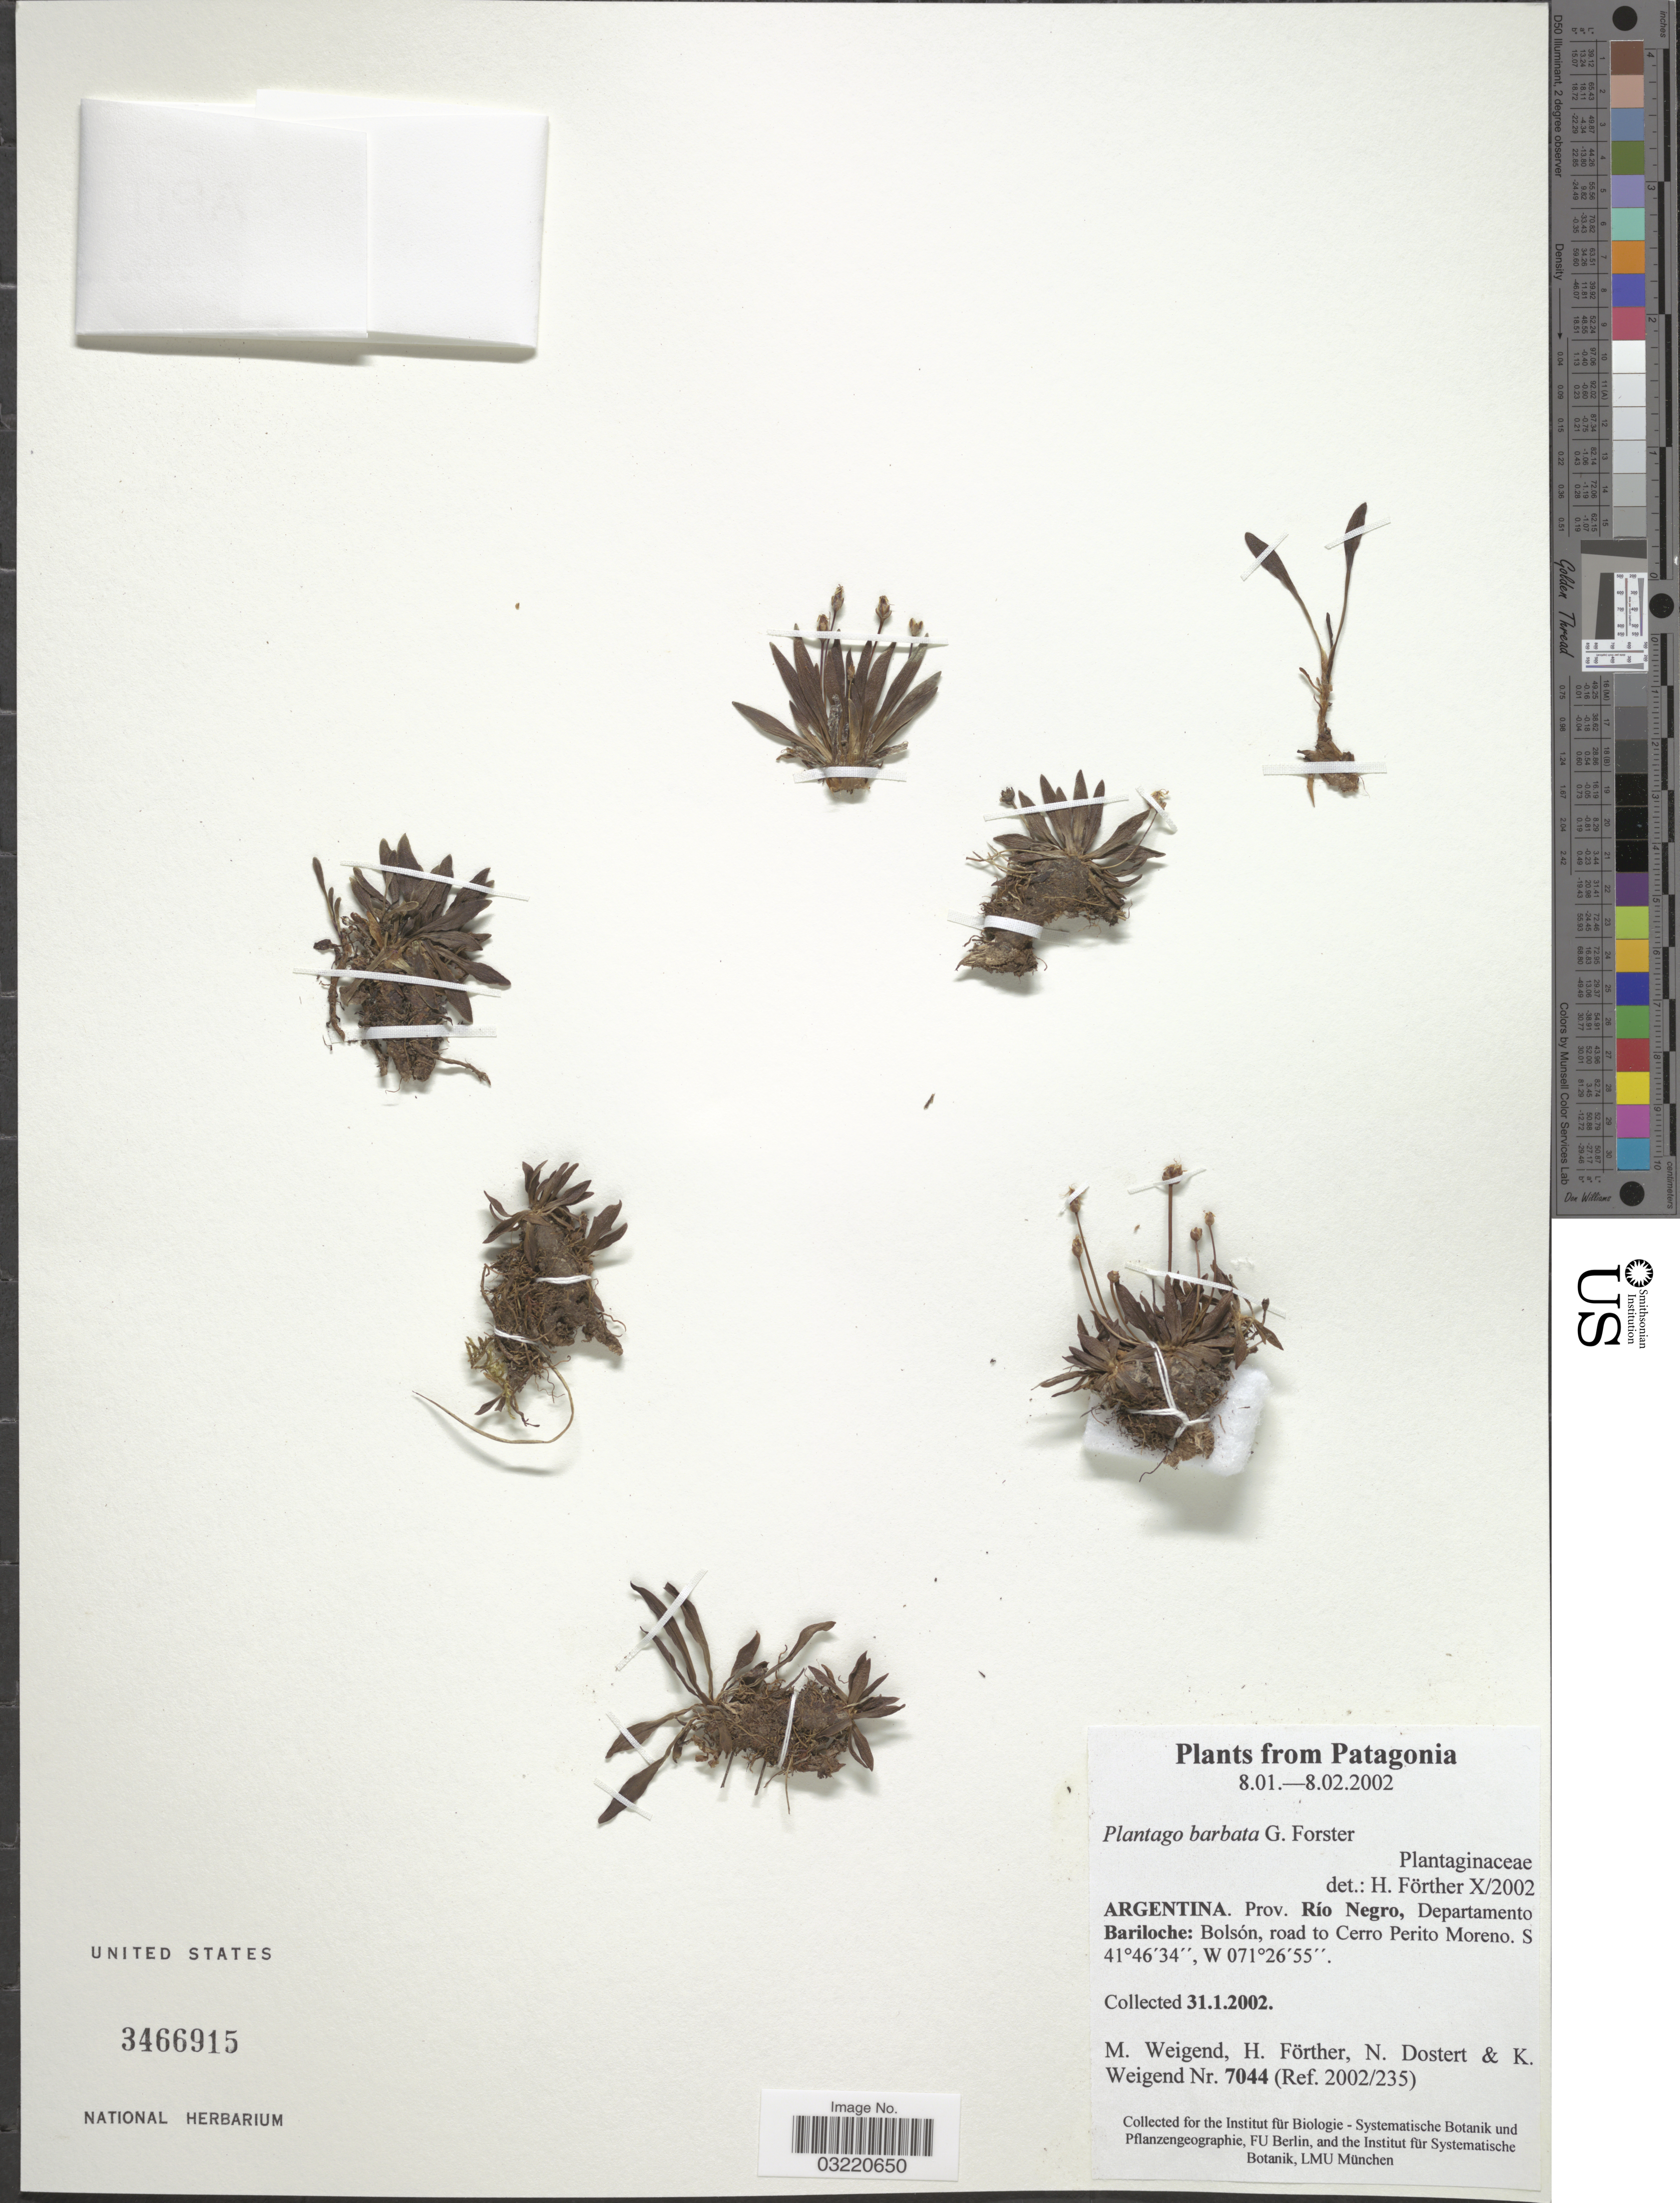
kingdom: Plantae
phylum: Tracheophyta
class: Magnoliopsida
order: Lamiales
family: Plantaginaceae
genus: Plantago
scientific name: Plantago barbata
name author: G. Forst.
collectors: M. Weigend, H. Förther, N. Dostert & K. Weigend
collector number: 7044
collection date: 2002-01-31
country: Argentina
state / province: Rio Negro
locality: Departamento Bariloche: Bolsón, road to Cerro Perito Moreno.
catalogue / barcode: US 3466915